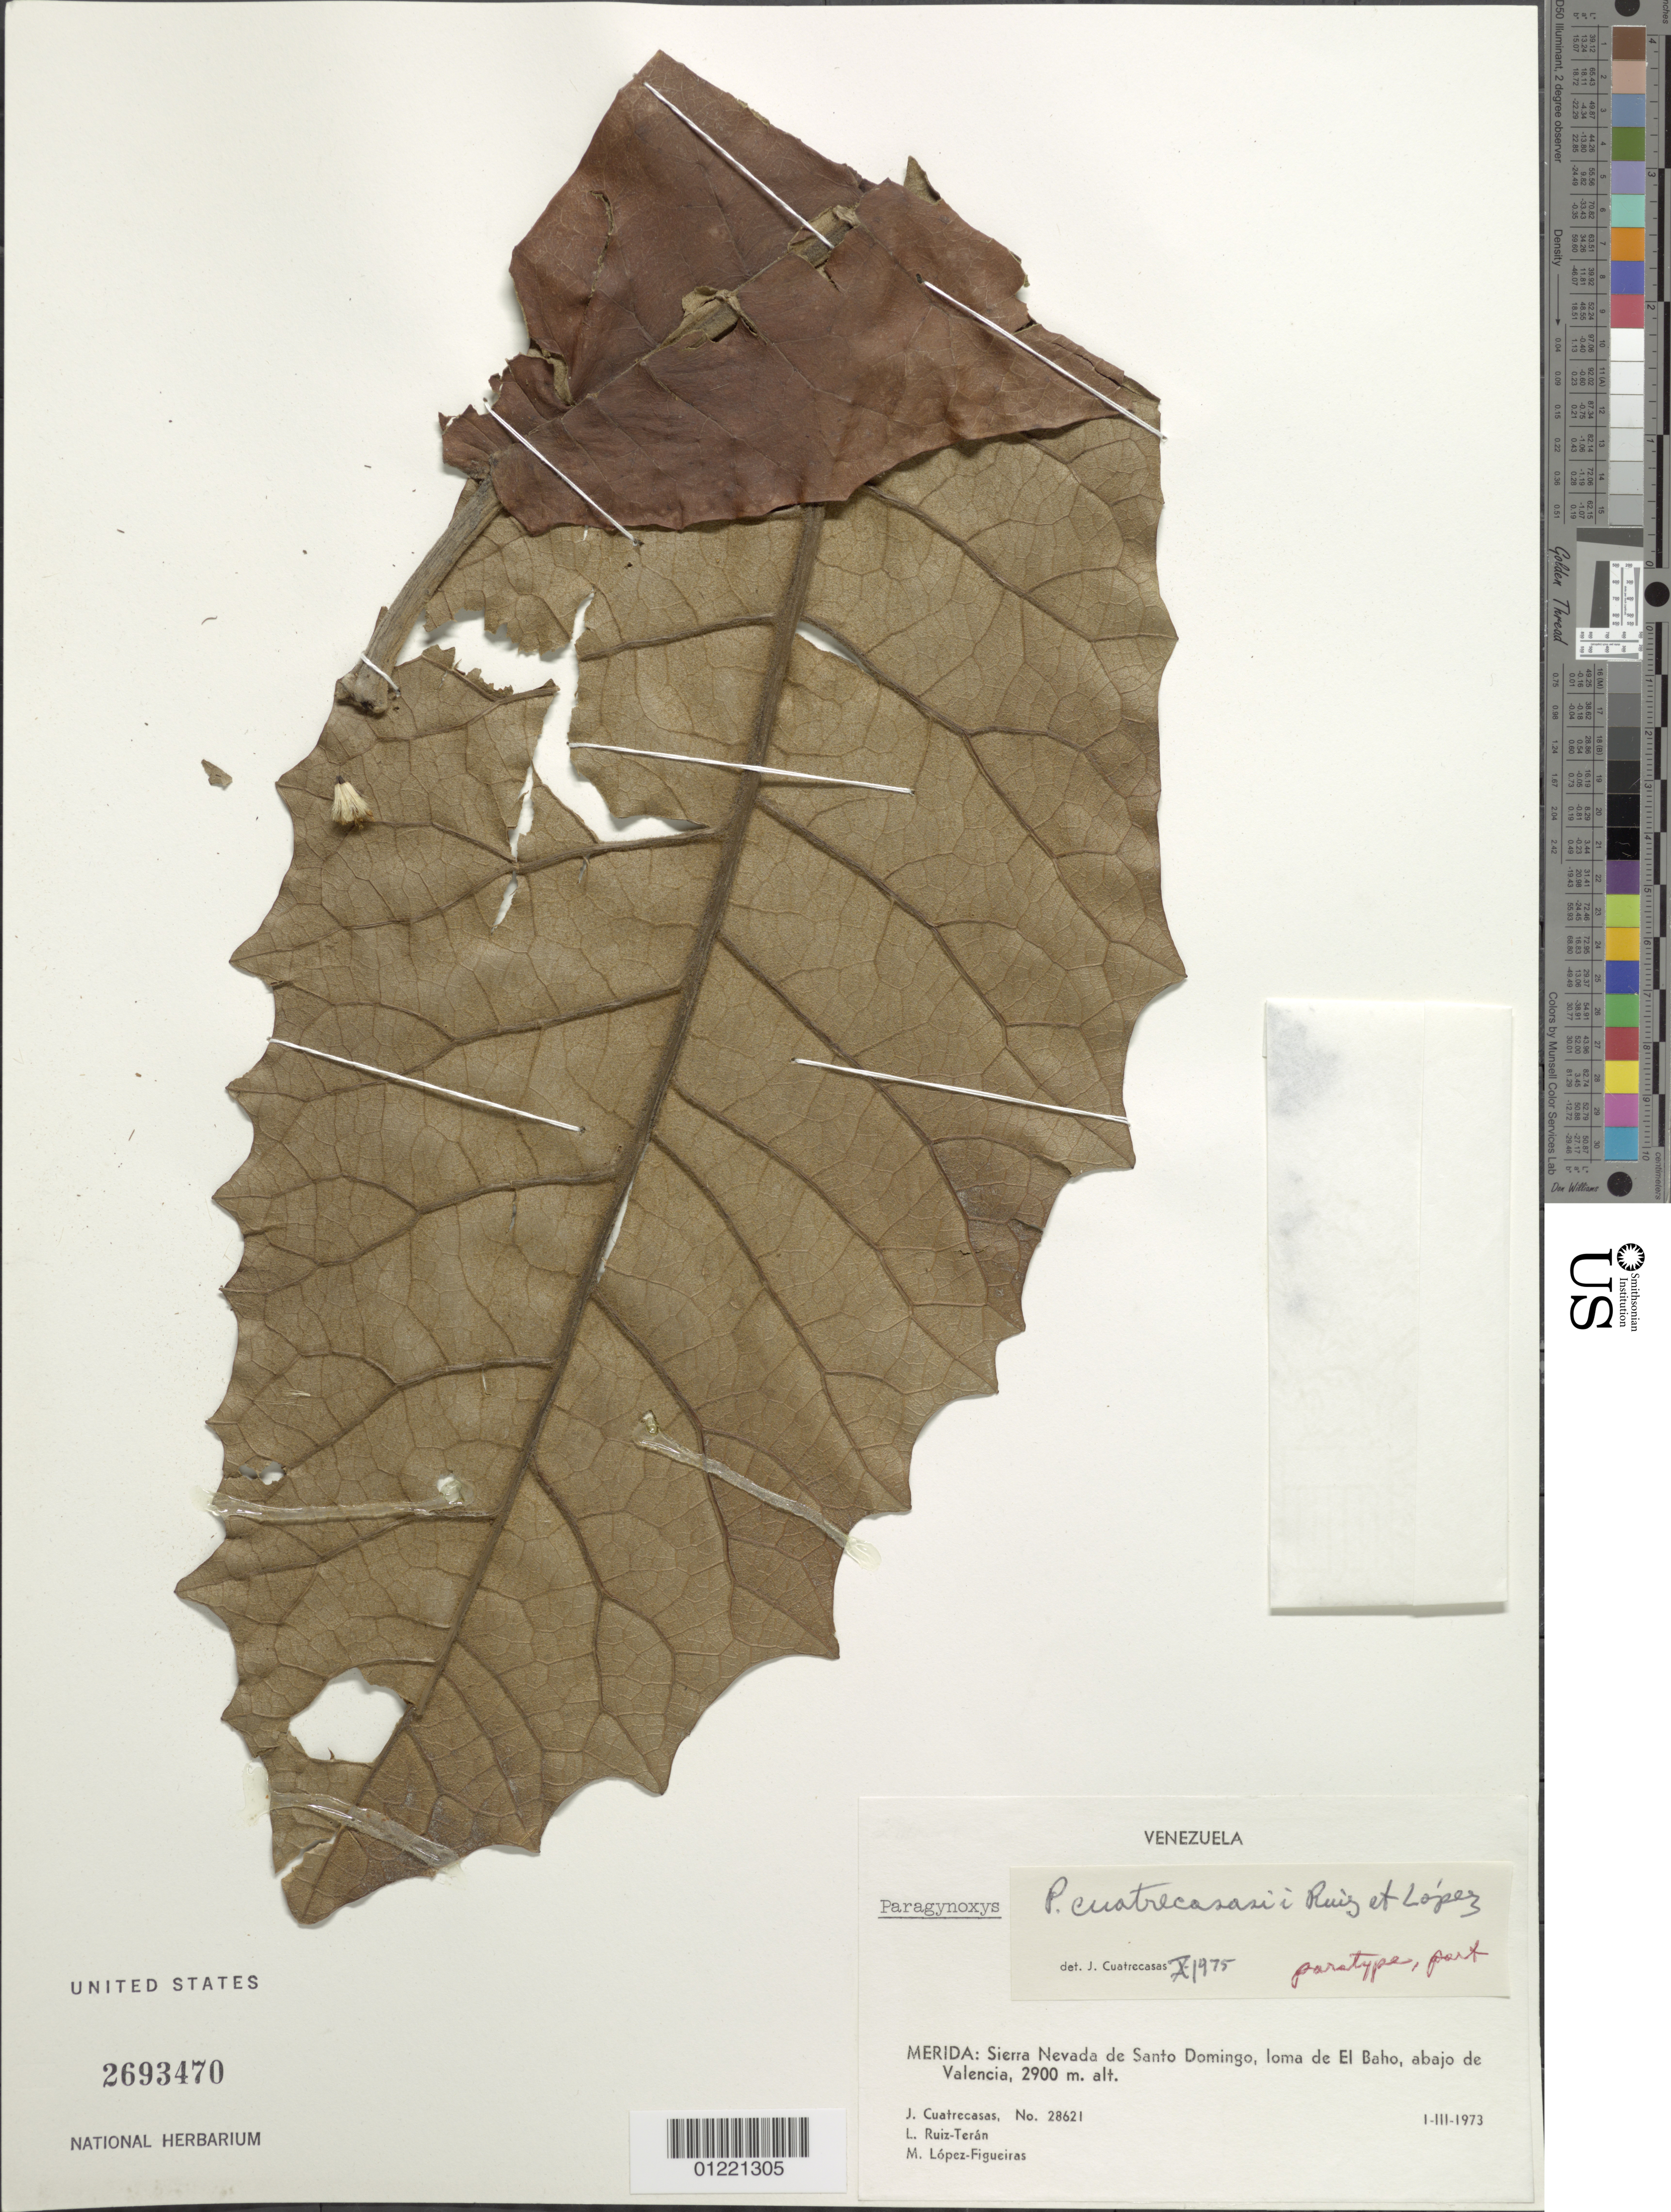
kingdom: Plantae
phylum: Tracheophyta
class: Magnoliopsida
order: Asterales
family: Asteraceae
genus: Paragynoxys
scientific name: Paragynoxys cuatrecasasii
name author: Ruíz-Terán & López Fig.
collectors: J. Cuatrecasas, L. E. Ruíz-Terán & M. López Figueiras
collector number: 28621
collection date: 1973-03-01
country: Venezuela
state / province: Mérida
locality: Sierra Nevada de Santo Domingo, Ioma de El Baho, abajo de Valencia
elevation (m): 2900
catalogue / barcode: US 2693470